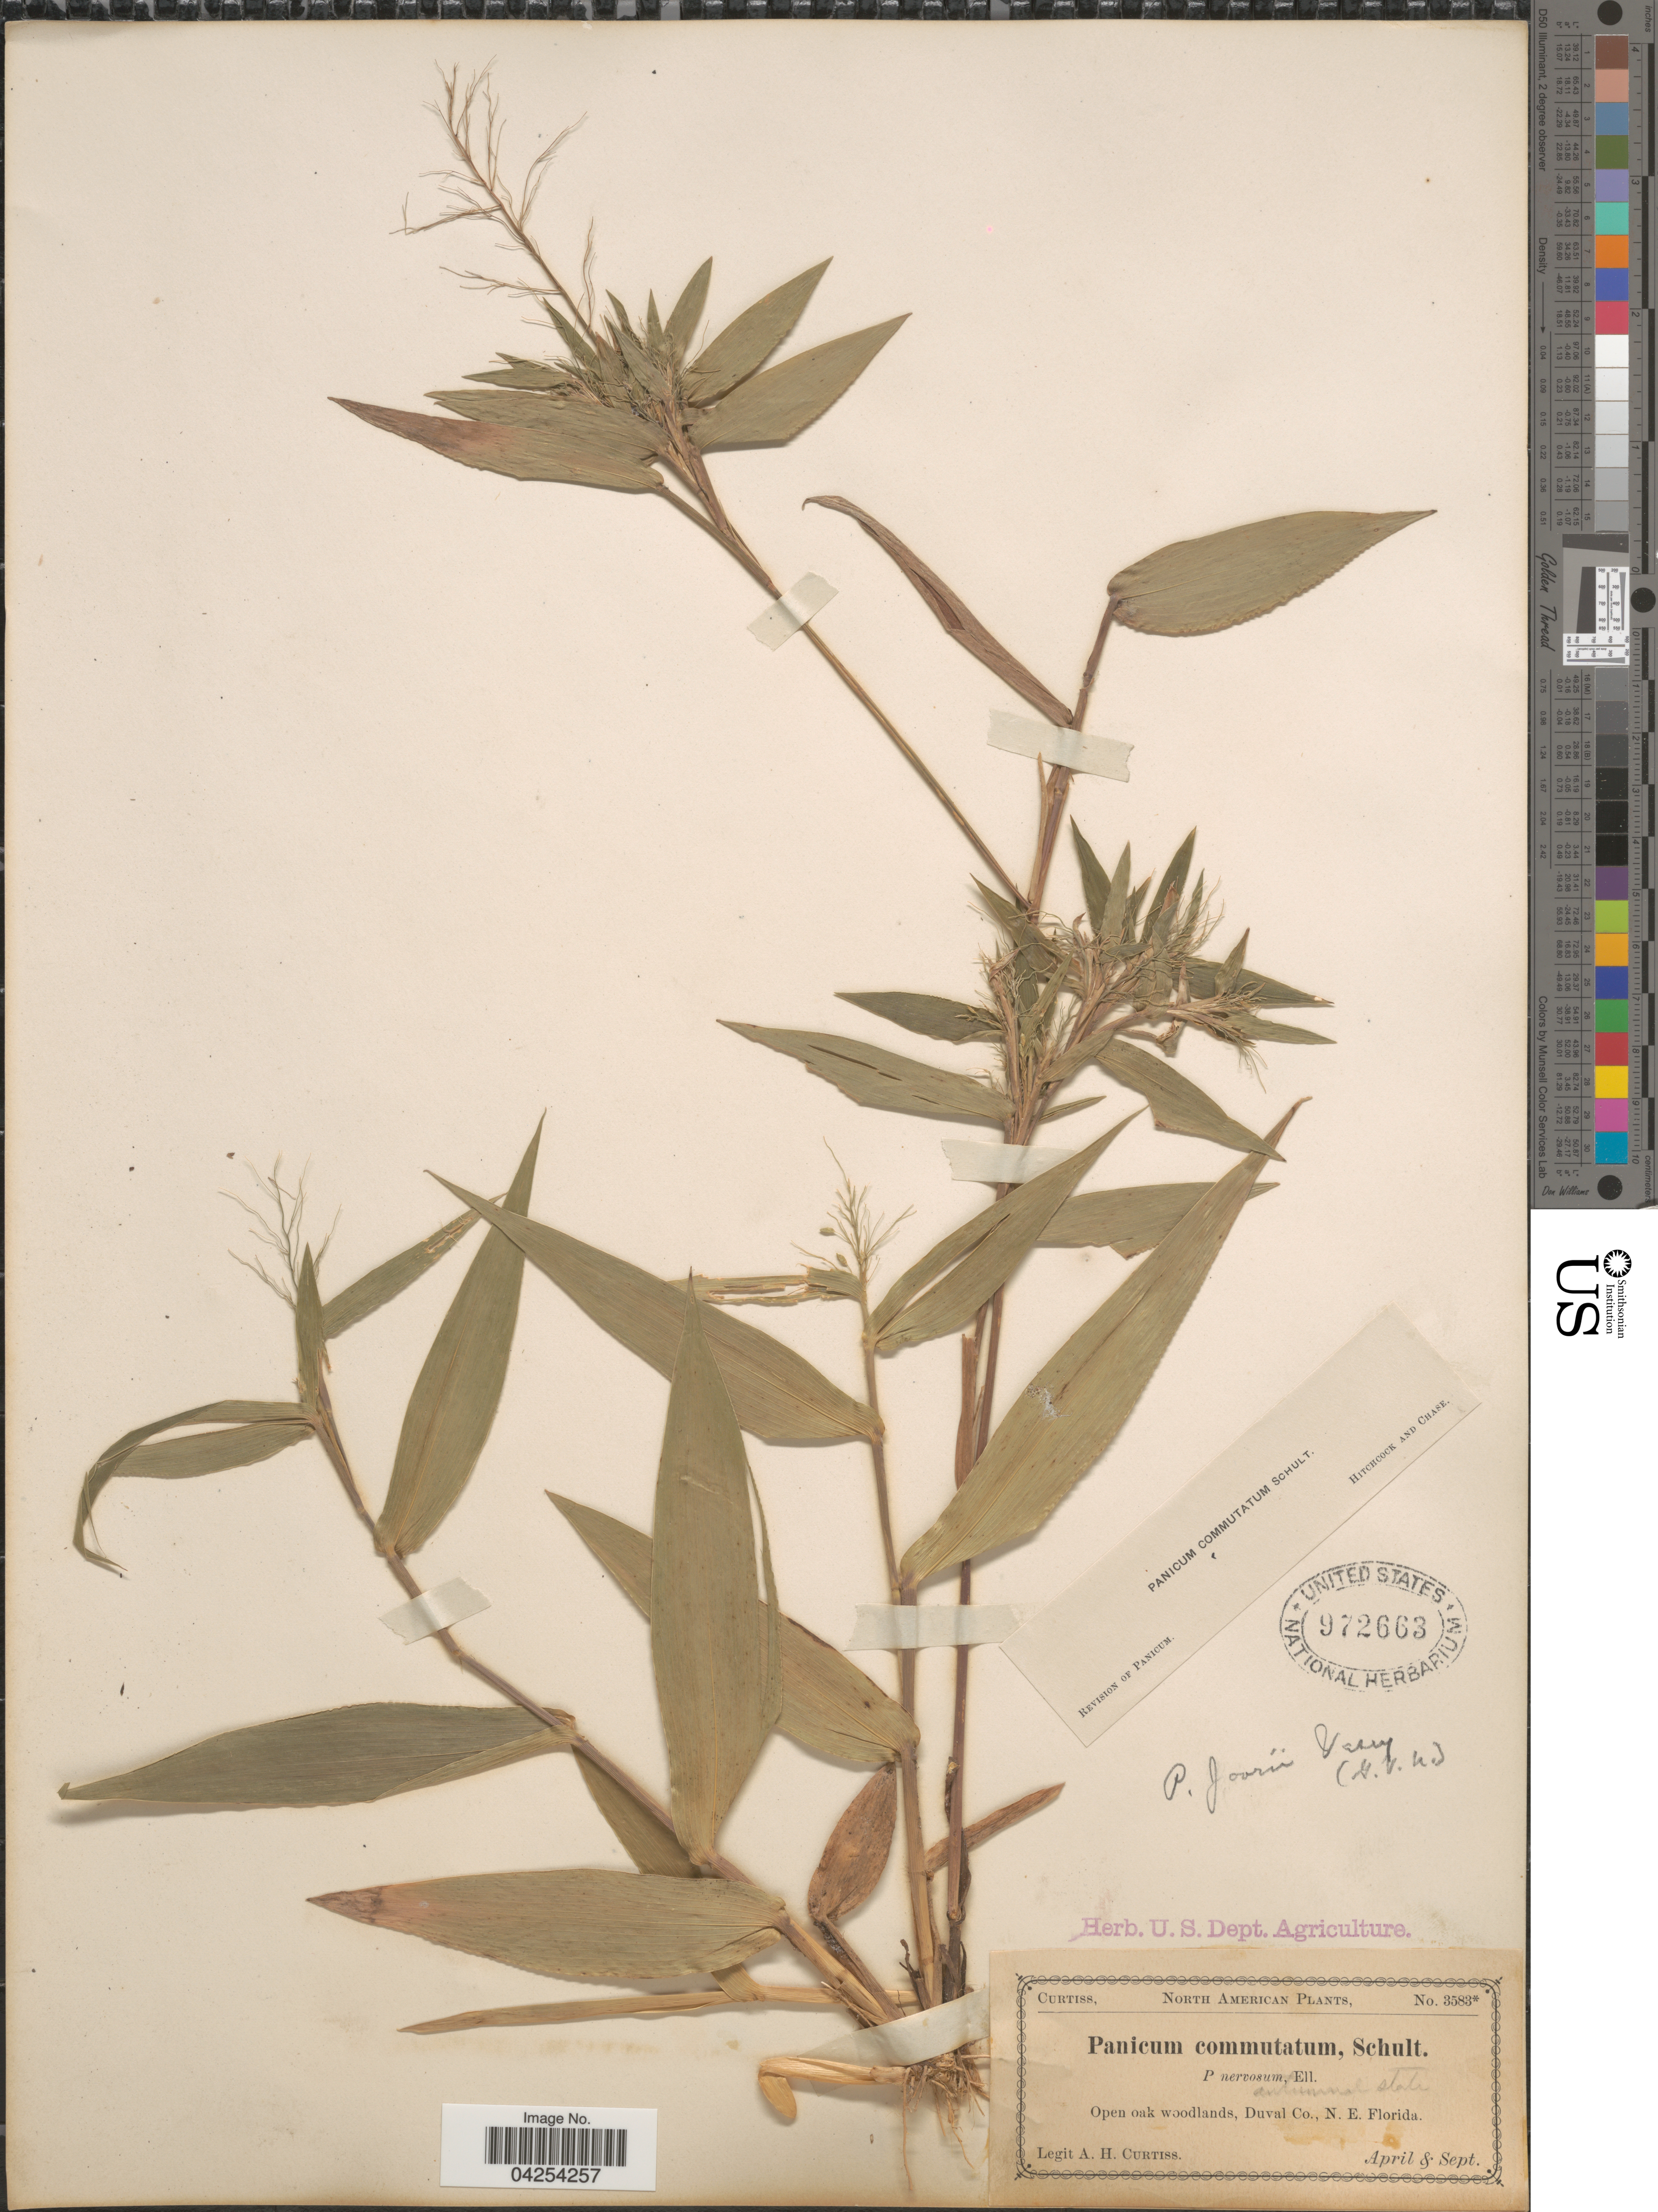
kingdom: Plantae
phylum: Tracheophyta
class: Liliopsida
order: Poales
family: Poaceae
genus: Dichanthelium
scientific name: Dichanthelium commutatum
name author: (Schult.) Gould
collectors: A. H. Curtiss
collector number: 3583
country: United States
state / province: Florida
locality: Open oak woodlands, Duval Co., N. E. Florida.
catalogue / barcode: US 972663